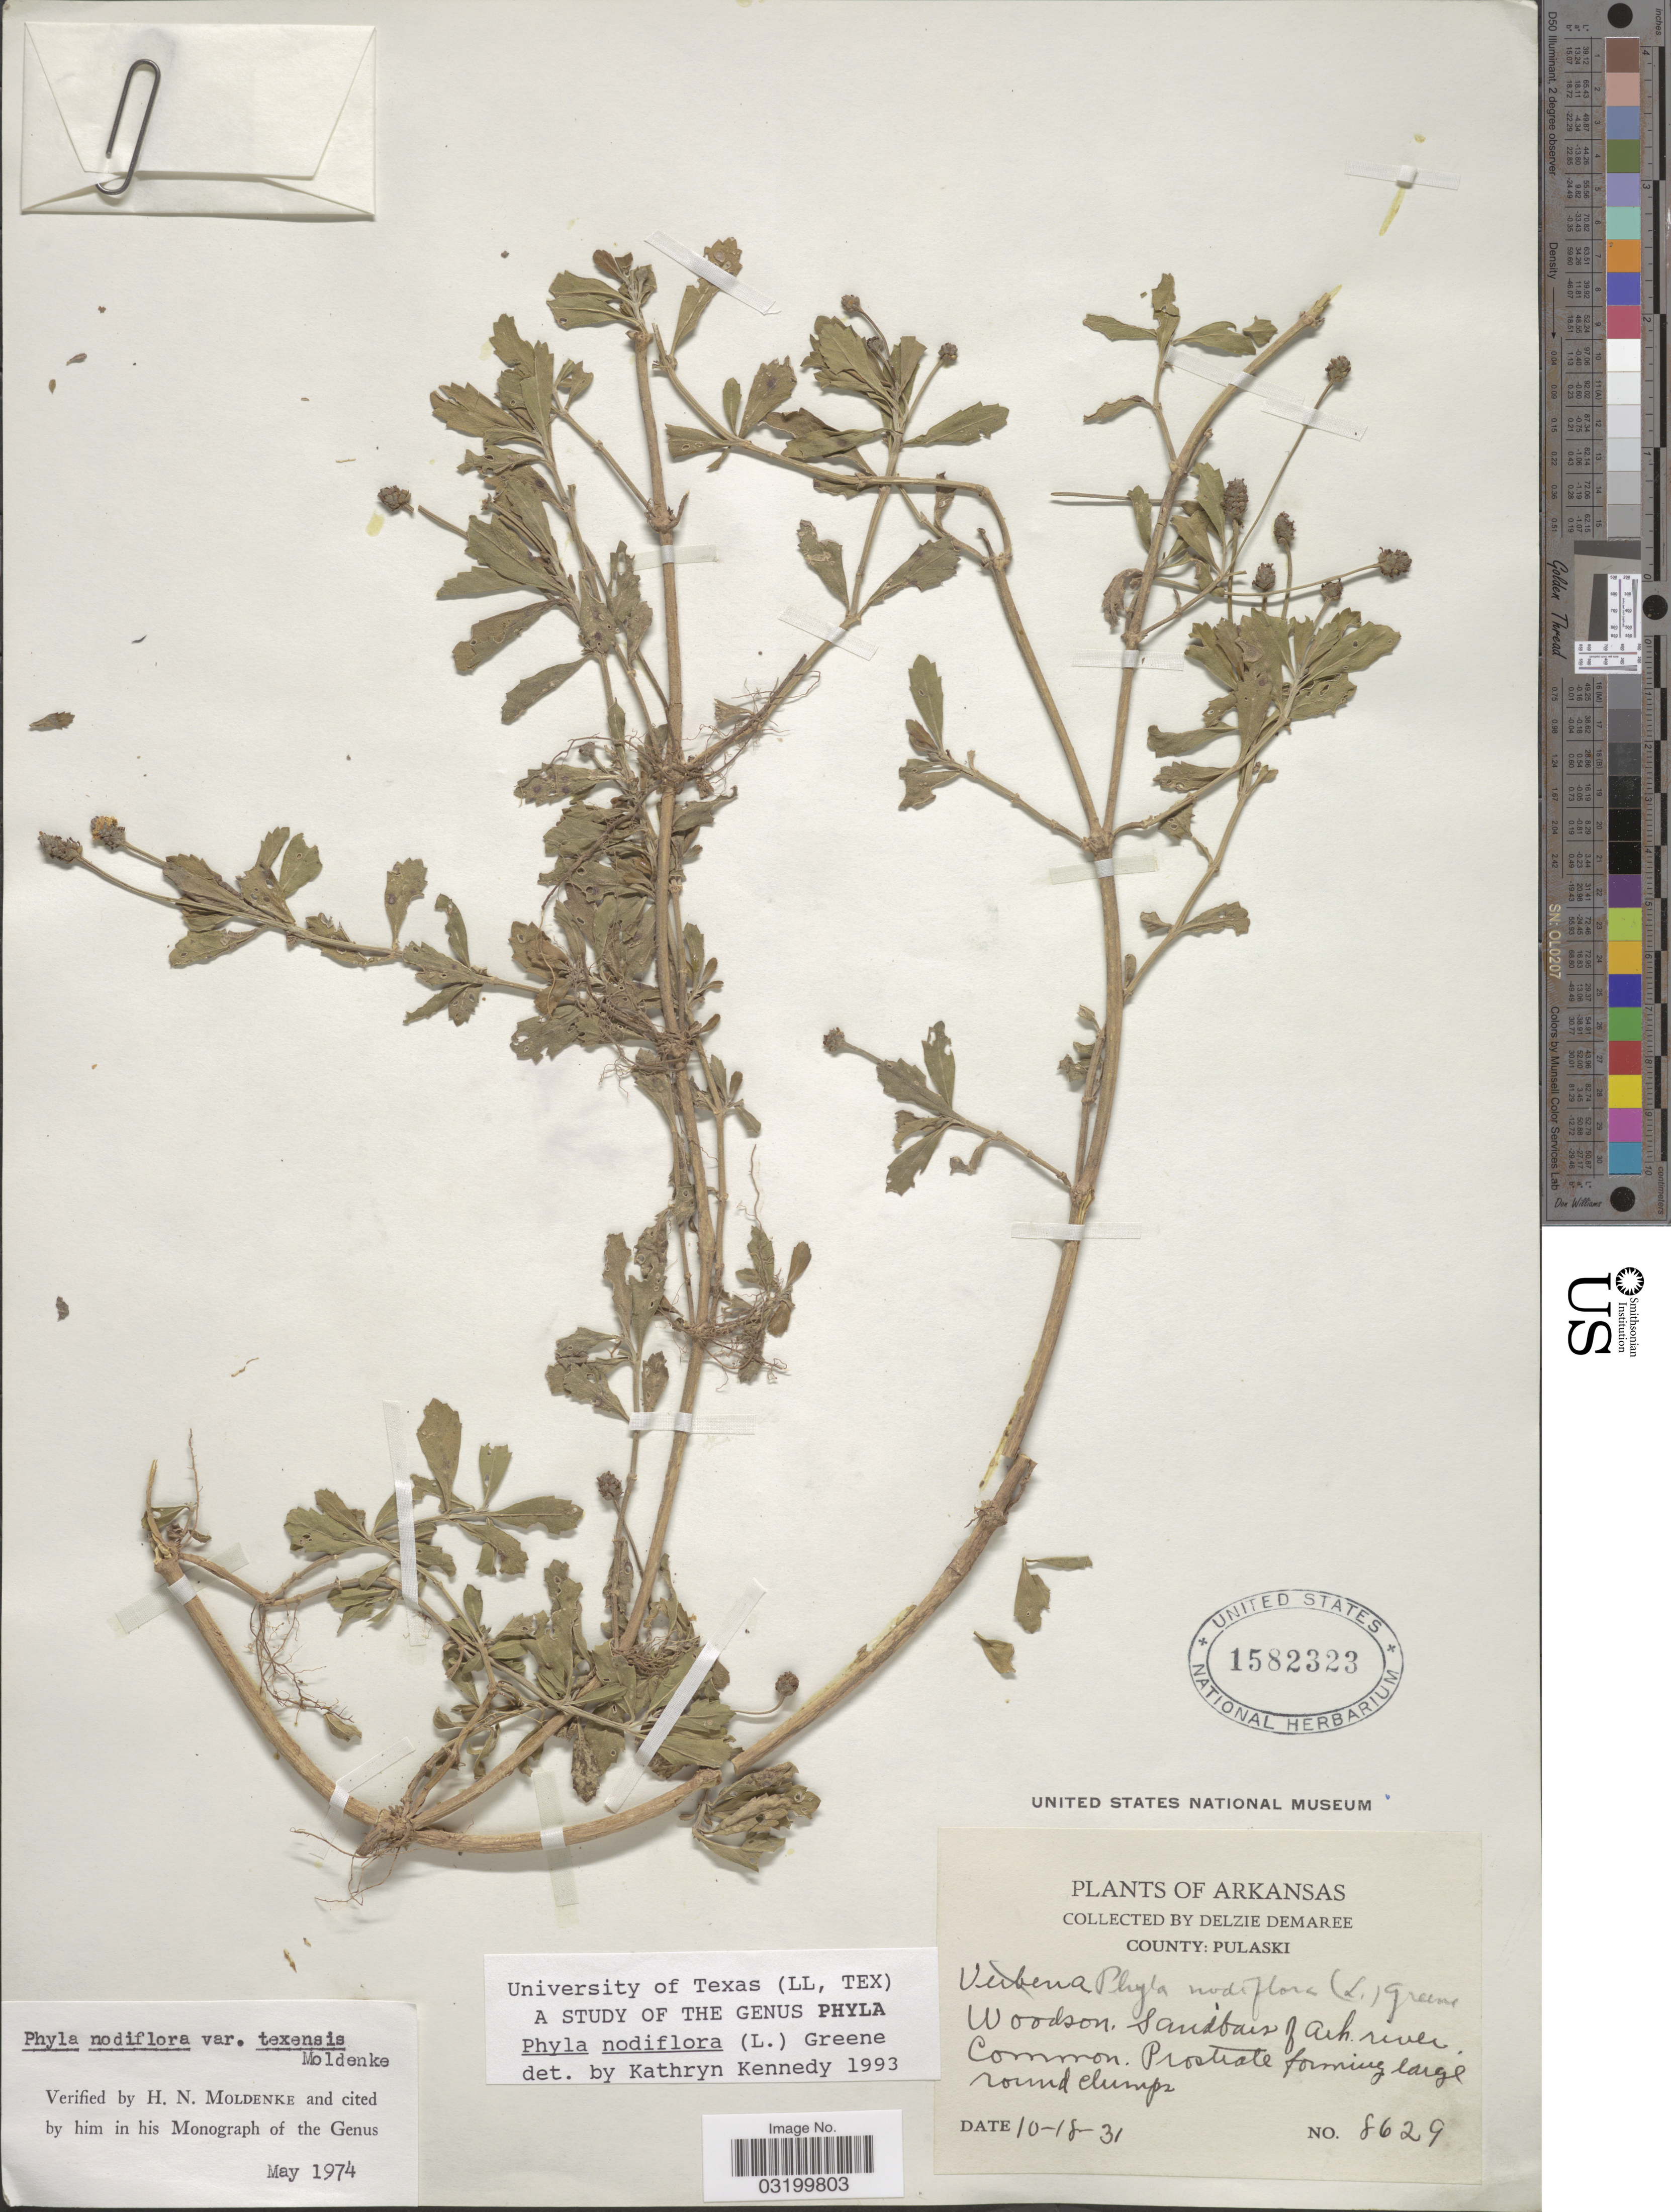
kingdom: Plantae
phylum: Tracheophyta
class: Magnoliopsida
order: Lamiales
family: Verbenaceae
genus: Phyla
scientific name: Phyla nodiflora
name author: (L.) Greene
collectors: D. Demaree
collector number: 8629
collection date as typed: Transcribed d/m/y: 18/10/31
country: United States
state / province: Arkansas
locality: County: Pulaski. Woodson. Sandbars of Ark. river.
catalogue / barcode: US 1582323